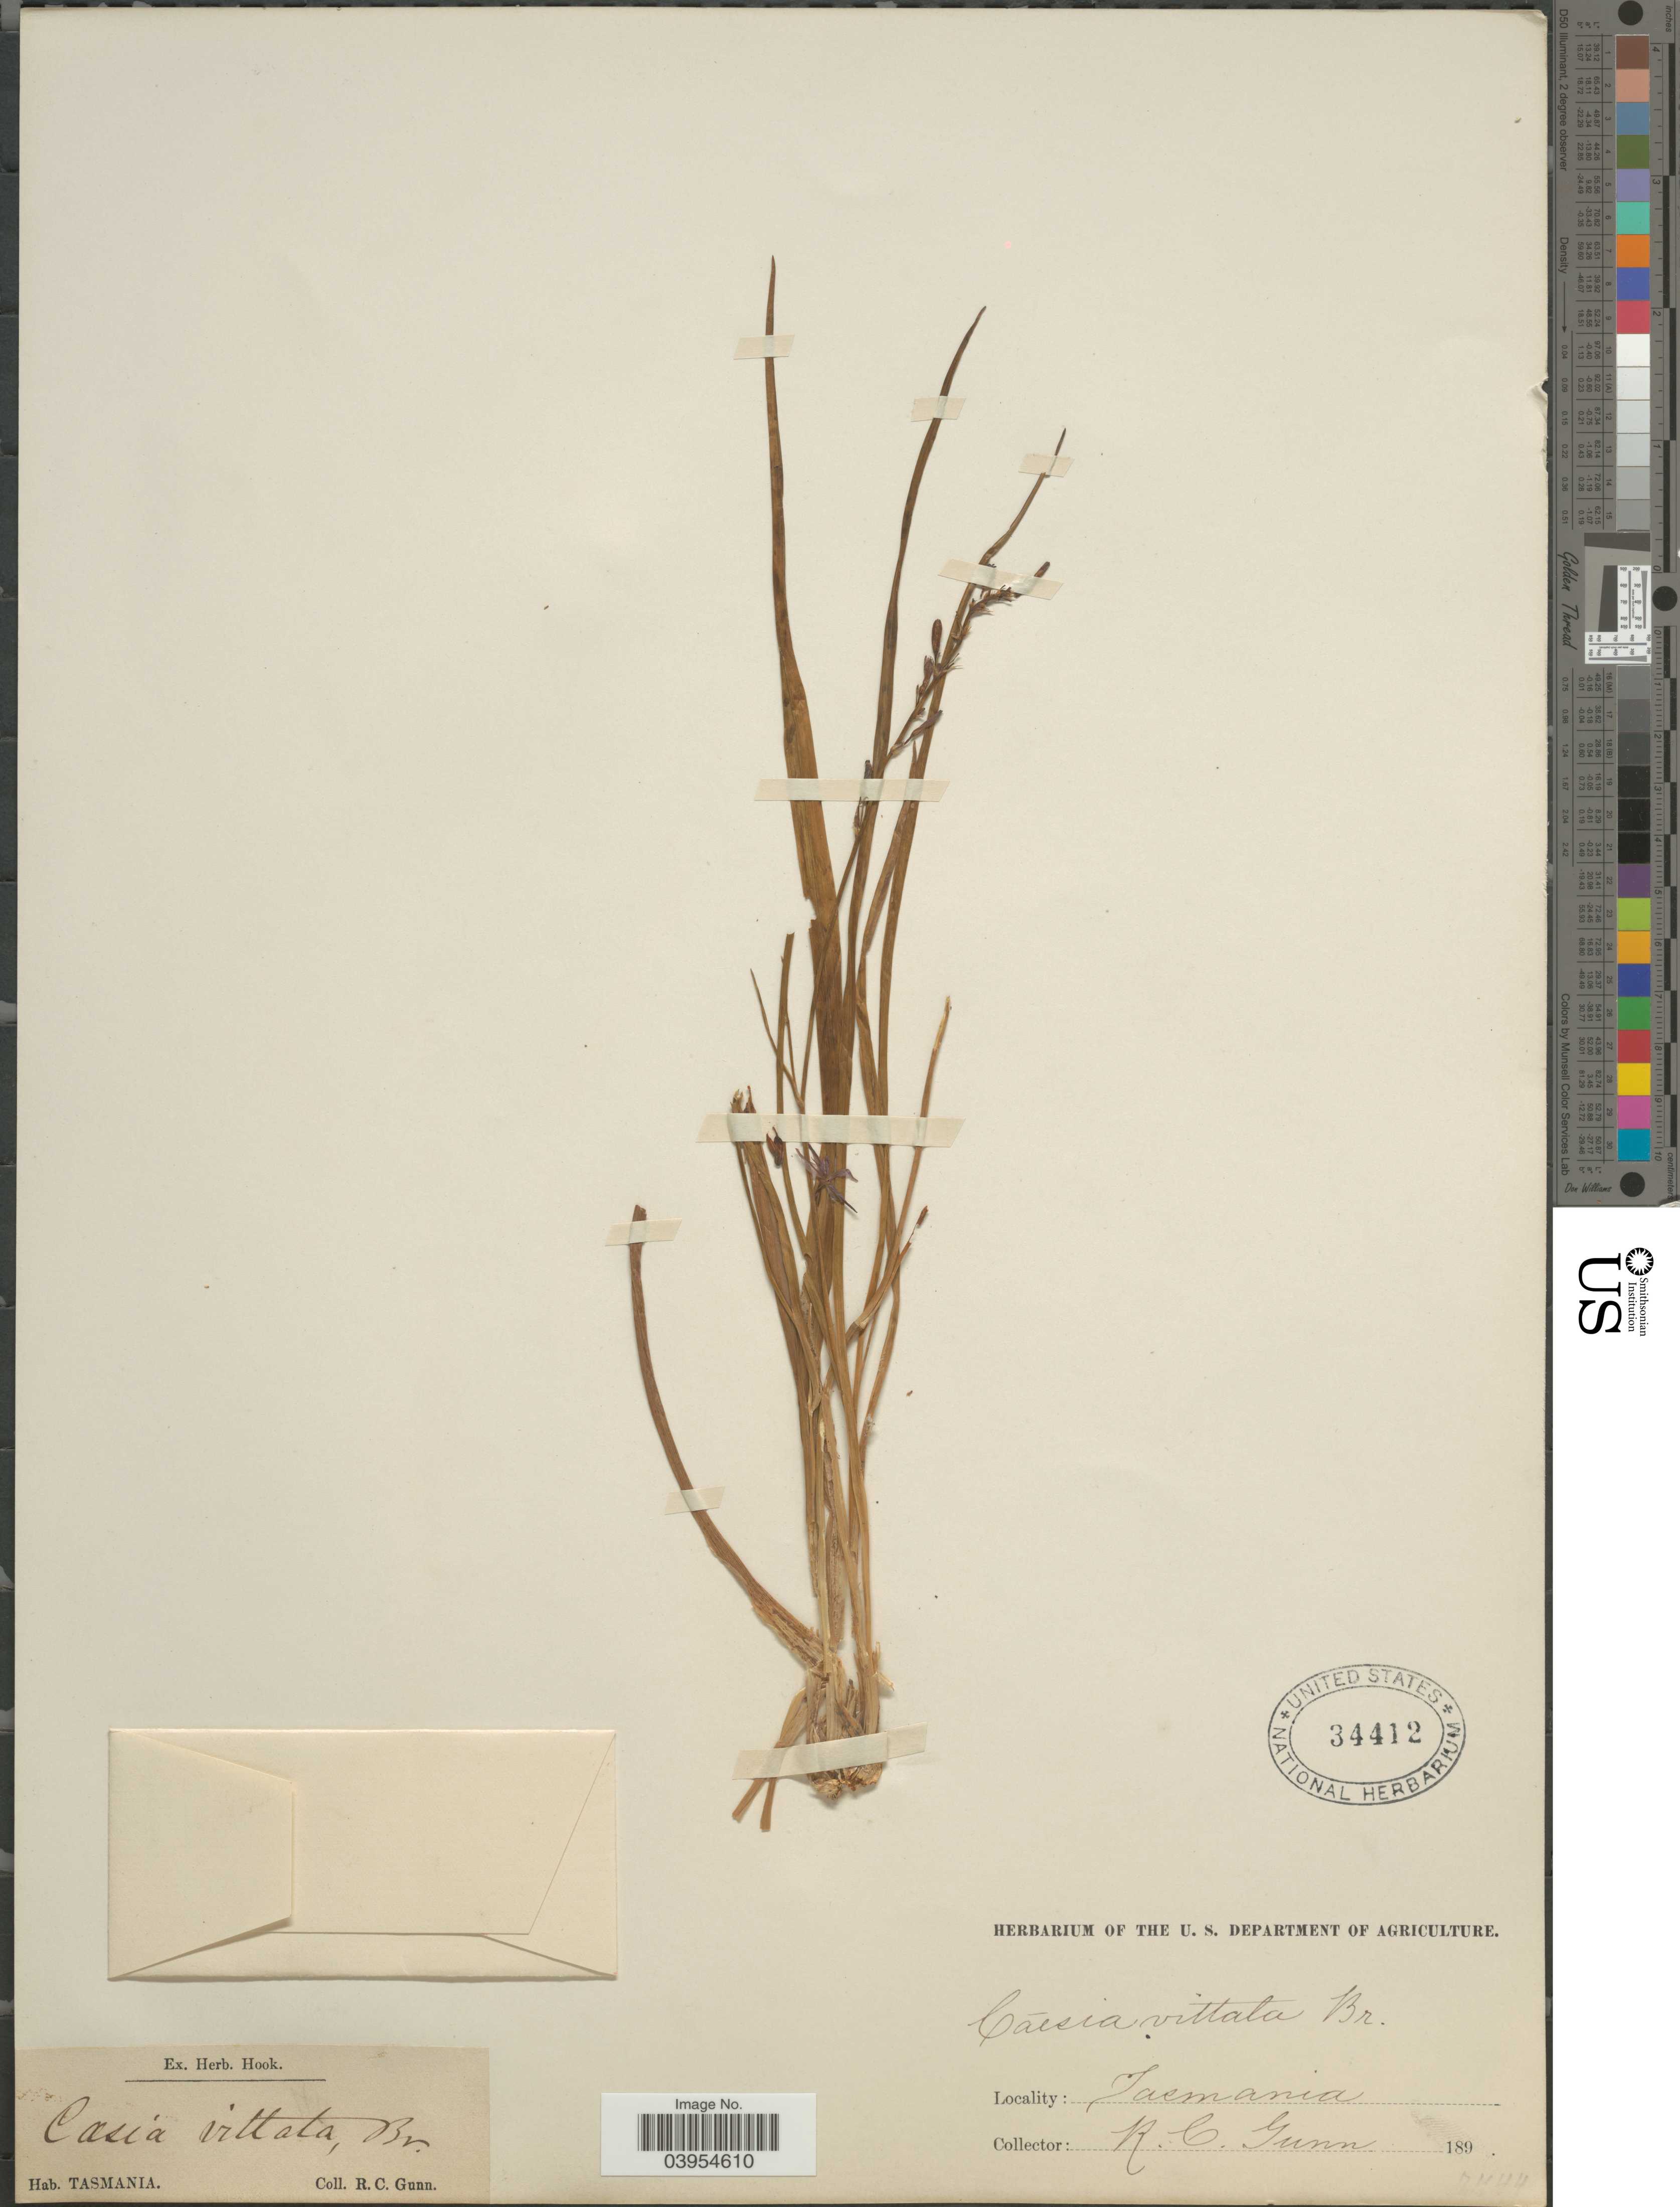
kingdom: Plantae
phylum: Tracheophyta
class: Liliopsida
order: Asparagales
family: Asphodelaceae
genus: Caesia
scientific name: Caesia vittata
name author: R. Br.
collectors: R. Gunn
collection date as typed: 189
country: Australia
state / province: Tasmania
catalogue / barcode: US 34412